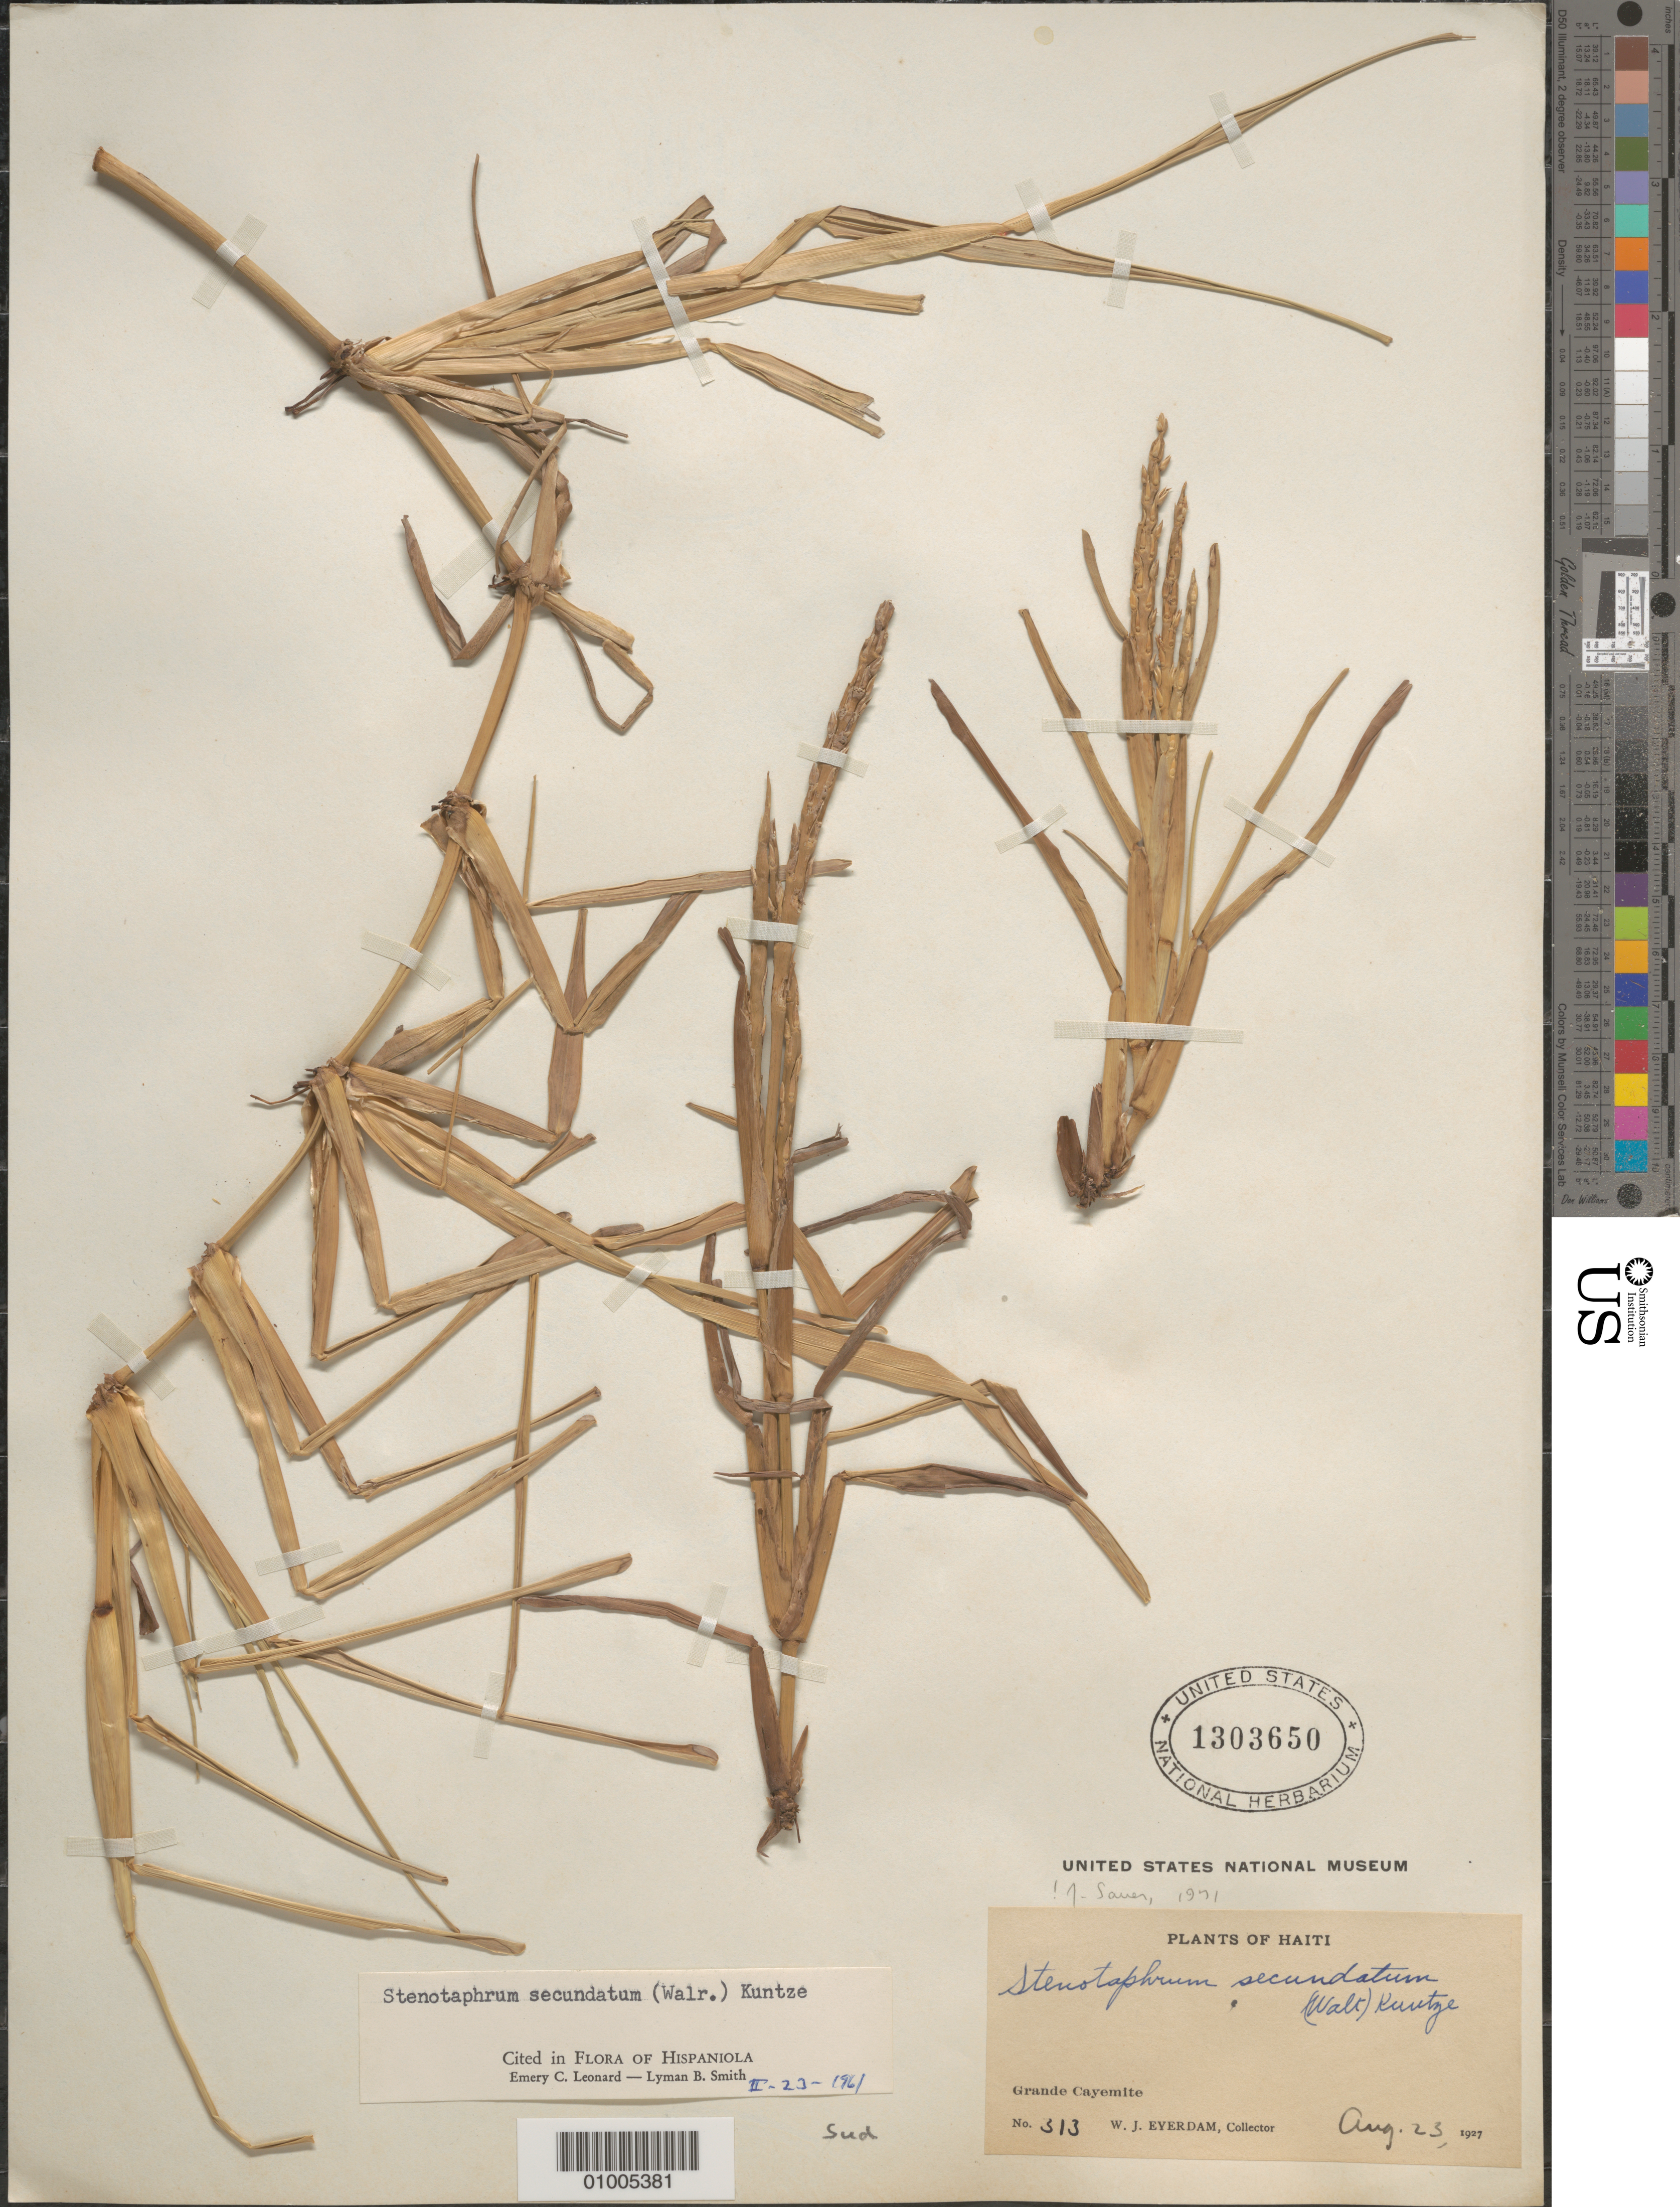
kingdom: Plantae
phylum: Tracheophyta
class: Liliopsida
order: Poales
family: Poaceae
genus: Stenotaphrum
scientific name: Stenotaphrum secundatum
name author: (Walter) Kuntze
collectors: W. J. Eyerdam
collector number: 313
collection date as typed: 25 Aug 1927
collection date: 1927-08-25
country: Haiti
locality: Grande Cayemite.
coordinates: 0 N, 0 E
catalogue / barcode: US 1303650